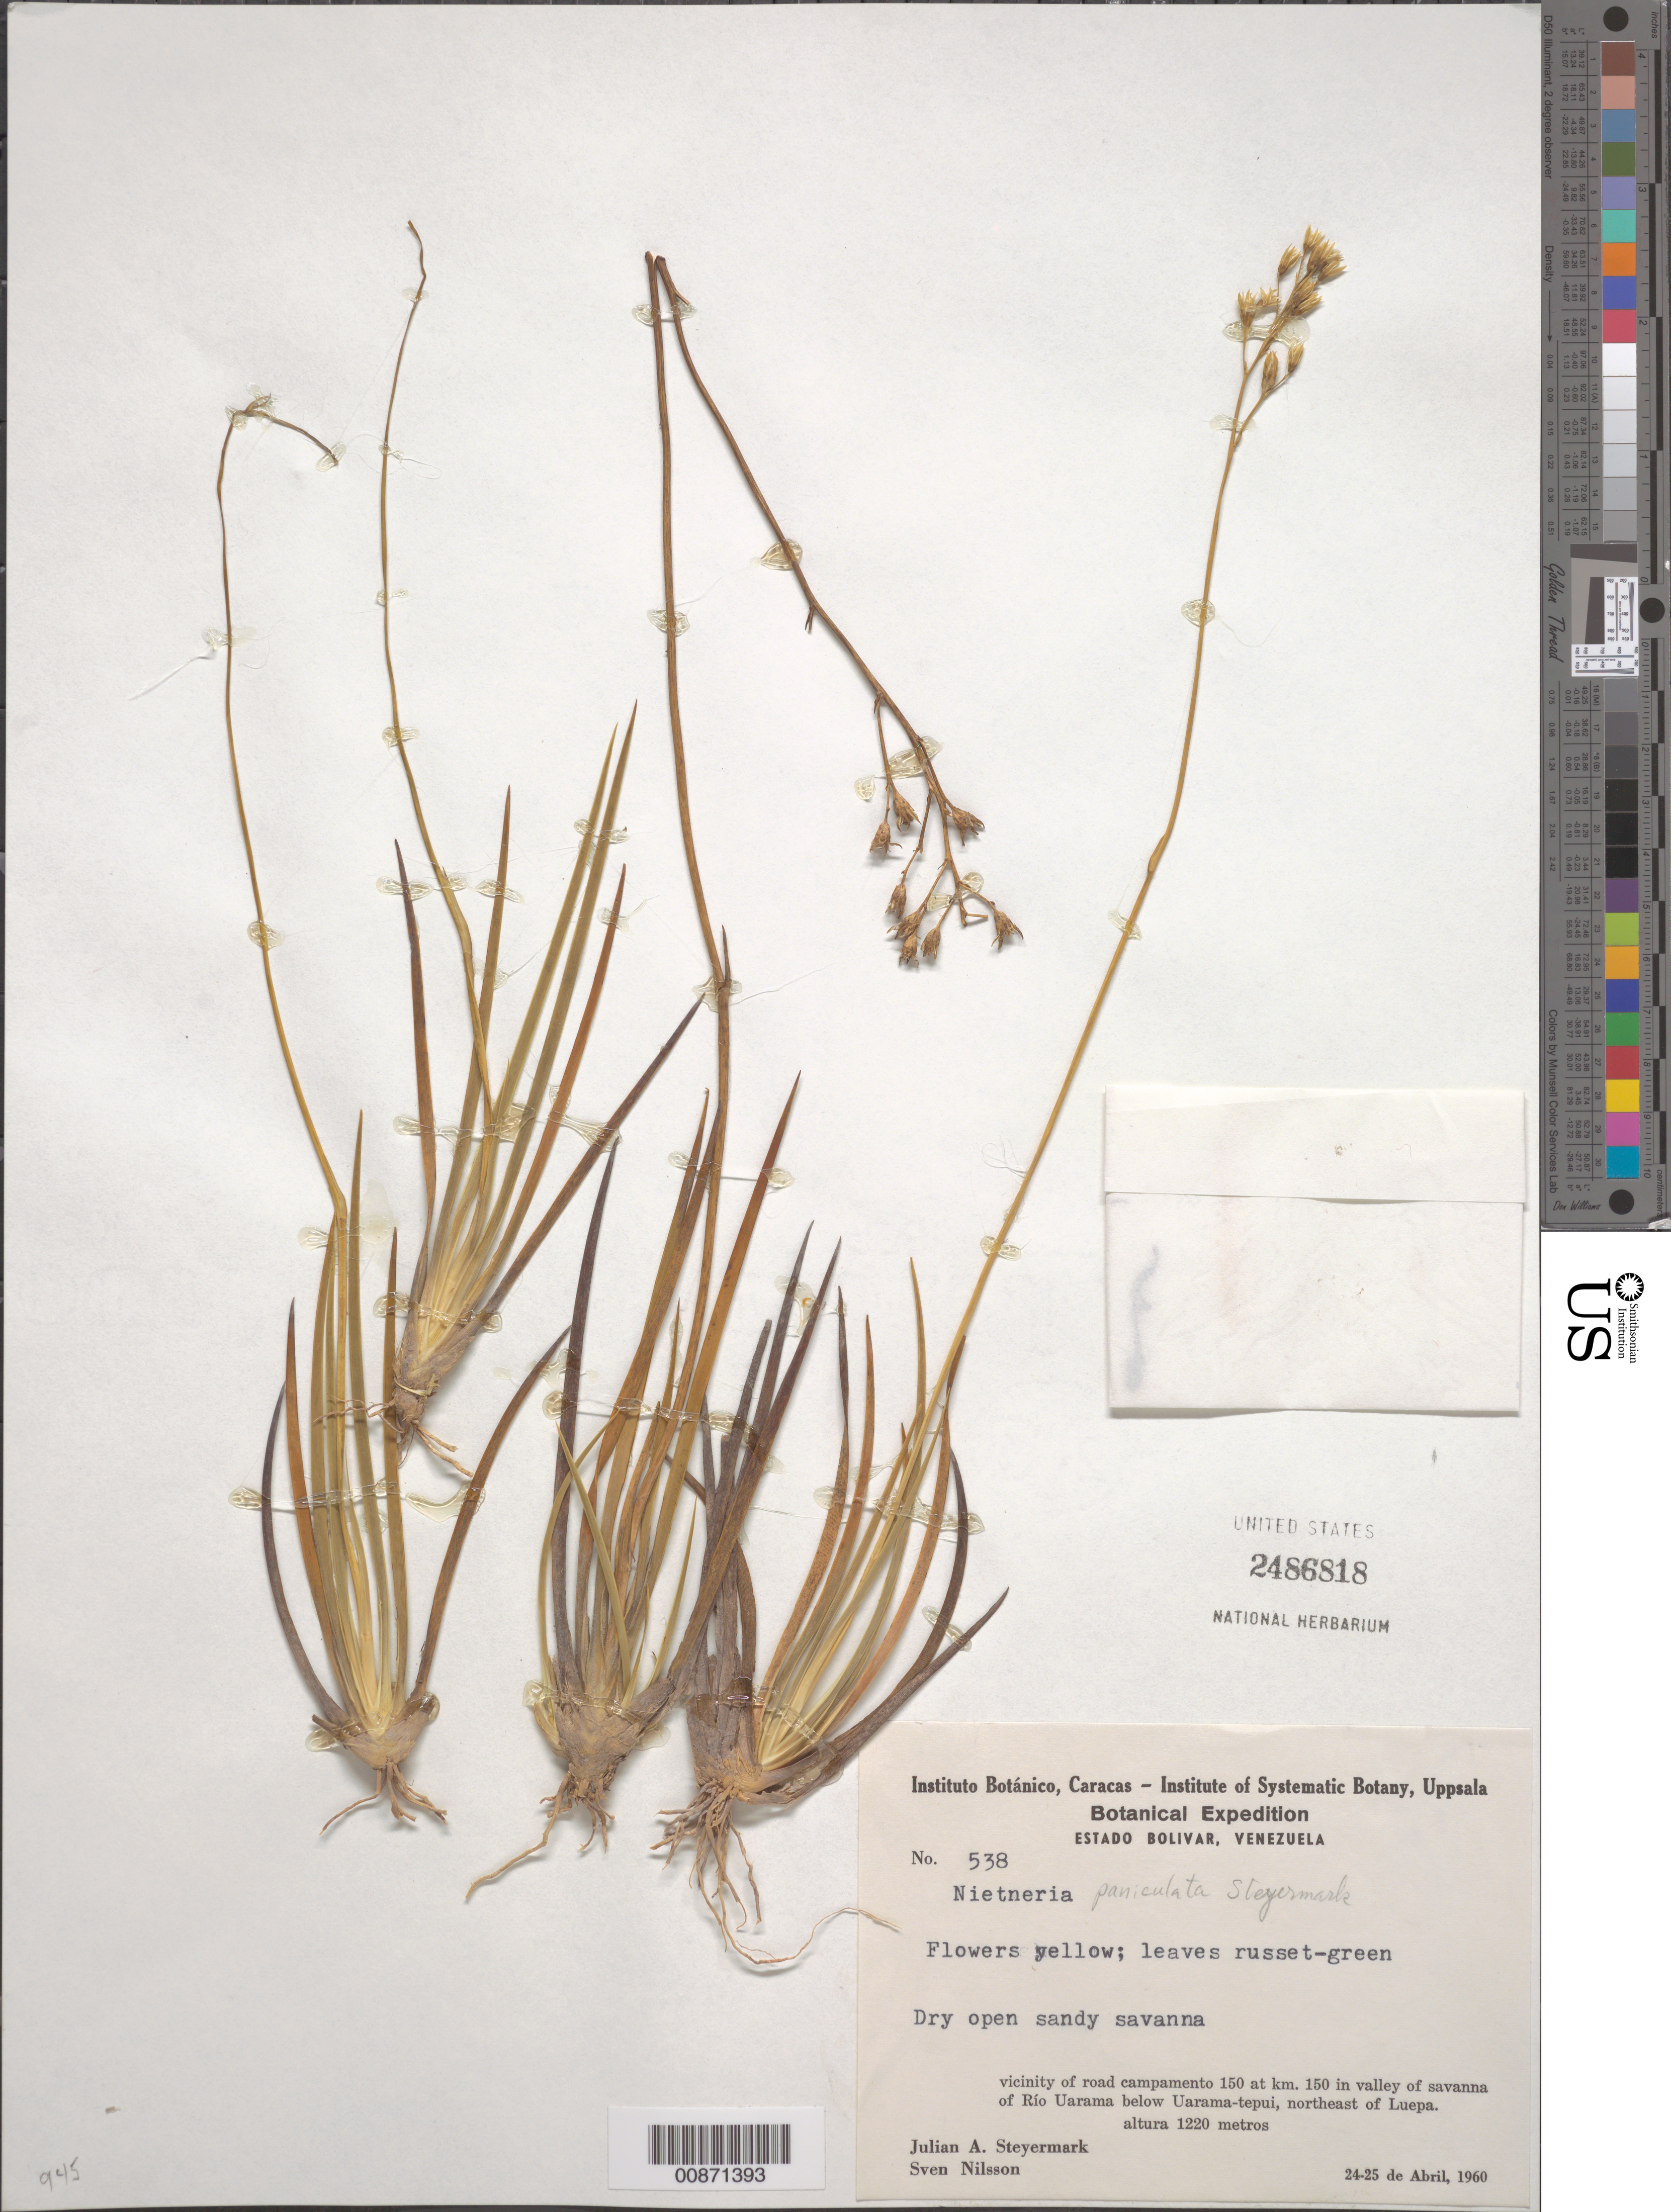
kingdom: Plantae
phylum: Tracheophyta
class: Liliopsida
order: Dioscoreales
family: Nartheciaceae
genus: Nietneria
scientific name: Nietneria paniculata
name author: Steyerm.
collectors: J. Steyermark & S. Nilsson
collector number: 60 538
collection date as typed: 24-Apr-60 to 25-Apr-60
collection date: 1960-04-24/1960-04-25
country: Venezuela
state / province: Bolívar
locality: Río Uarama, below Uarama-tepuí, NE of Luepa, vic. of road campamento 150 at km 150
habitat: Dry open sandy savanna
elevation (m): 1220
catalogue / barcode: US 2486818